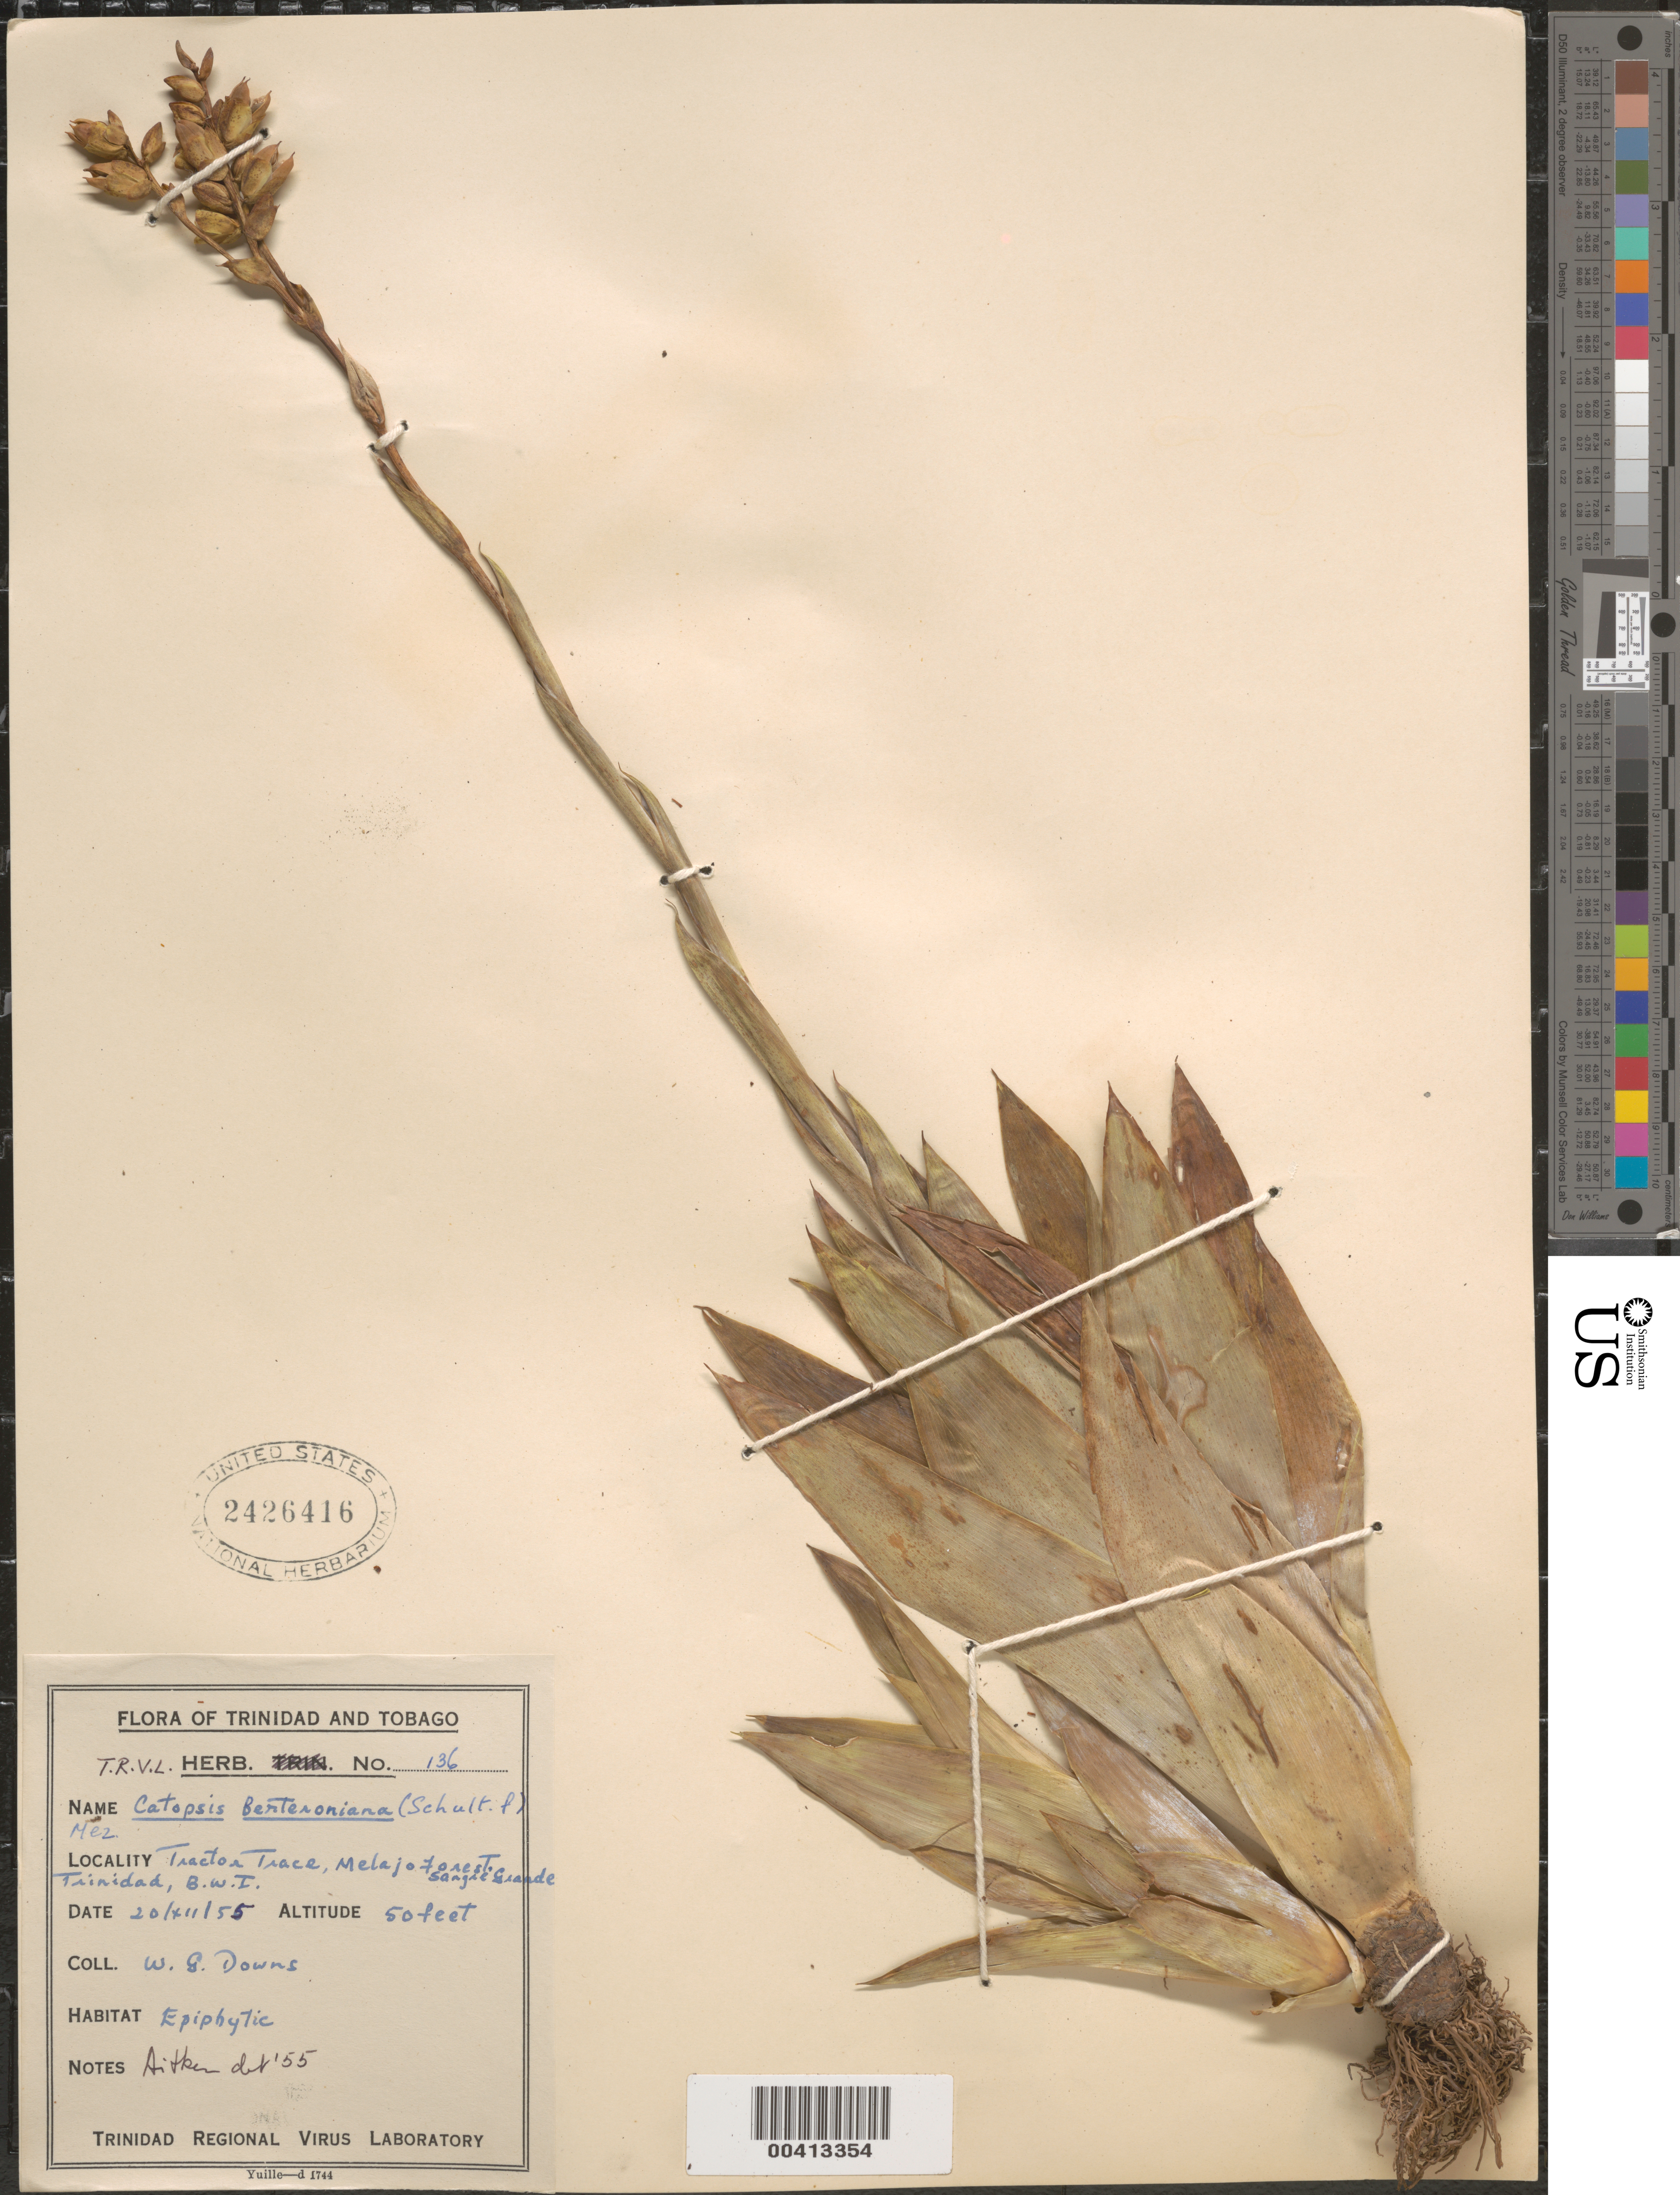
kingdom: Plantae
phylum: Tracheophyta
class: Liliopsida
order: Poales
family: Bromeliaceae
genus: Catopsis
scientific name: Catopsis berteroniana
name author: (Schult. & Schult. f.) Mez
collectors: W. G. Downs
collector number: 136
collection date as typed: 20 Dec 1955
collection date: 1955-12-20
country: Trinidad and Tobago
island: Trinidad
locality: Tractor trace, melajo forest, sangre grande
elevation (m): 50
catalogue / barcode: US 2426416